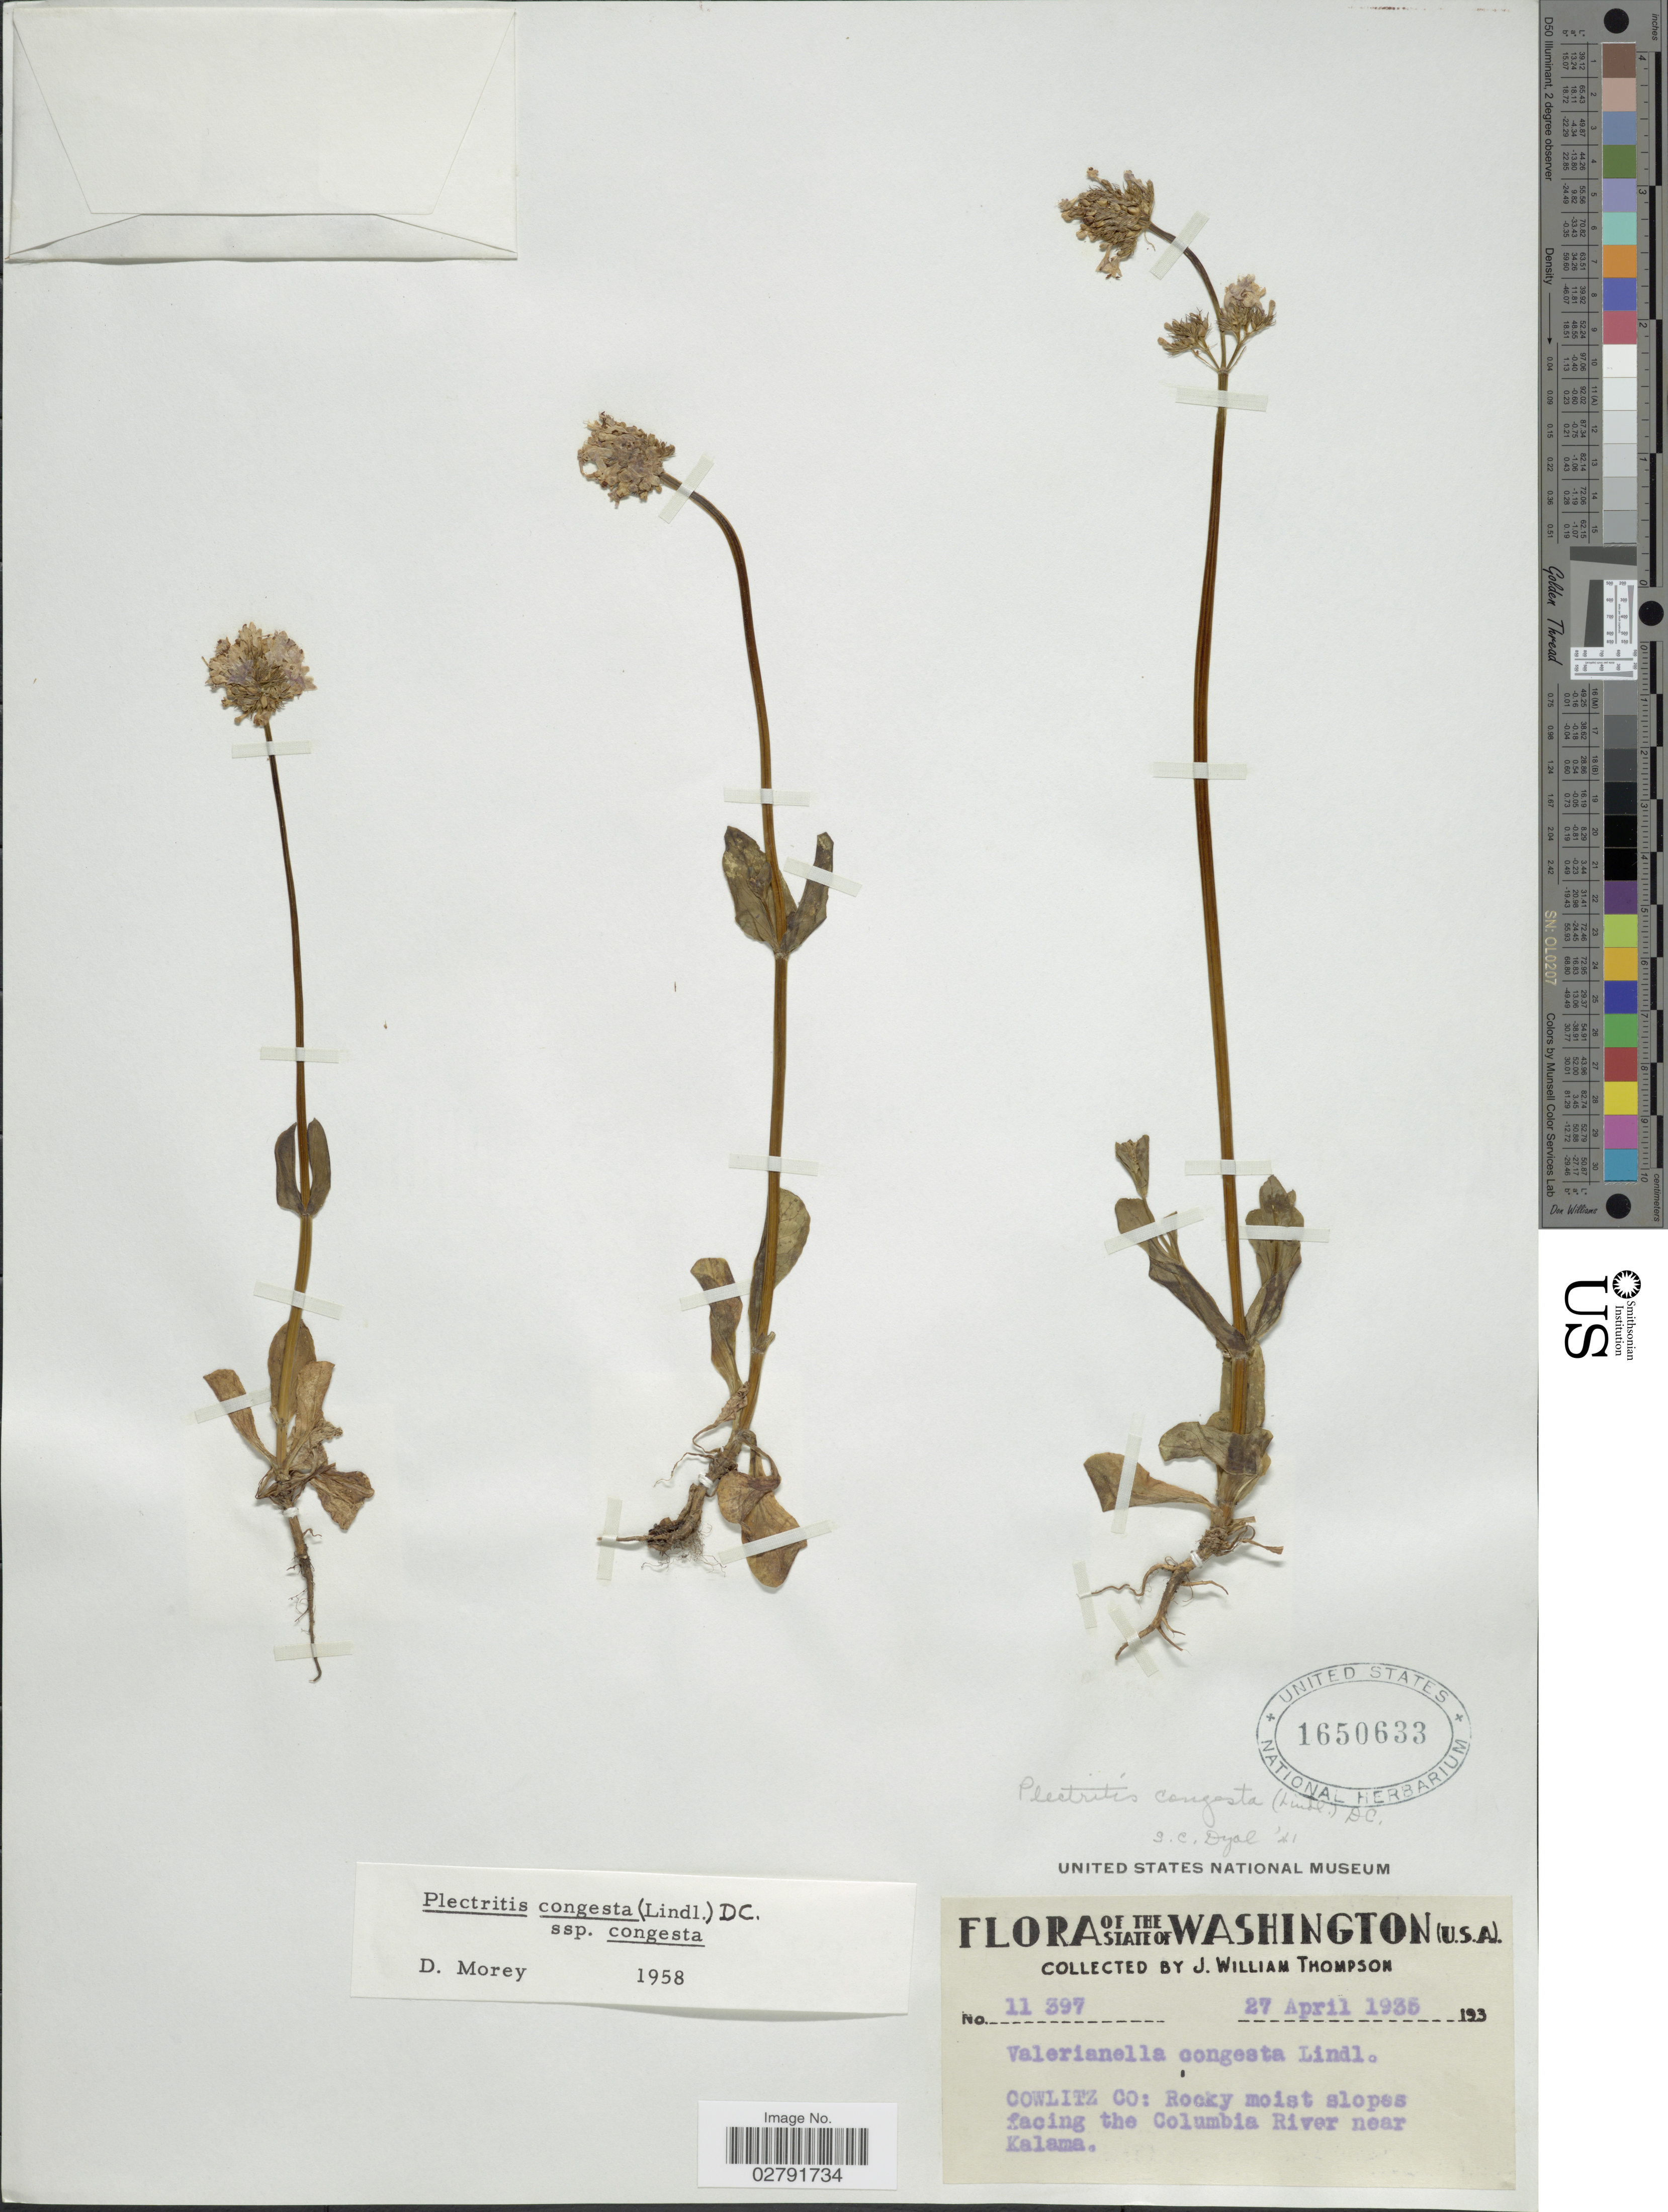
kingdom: Plantae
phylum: Tracheophyta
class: Magnoliopsida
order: Dipsacales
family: Caprifoliaceae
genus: Plectritis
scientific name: Plectritis congesta subsp. congesta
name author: (Lindl.) DC.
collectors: J. W. Thompson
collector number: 11397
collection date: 1935-04-27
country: United States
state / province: Washington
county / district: Cowlitz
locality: Cowlitz Co: Rocky moist slopes facing the Columbia River near Kalama.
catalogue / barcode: US 1650633